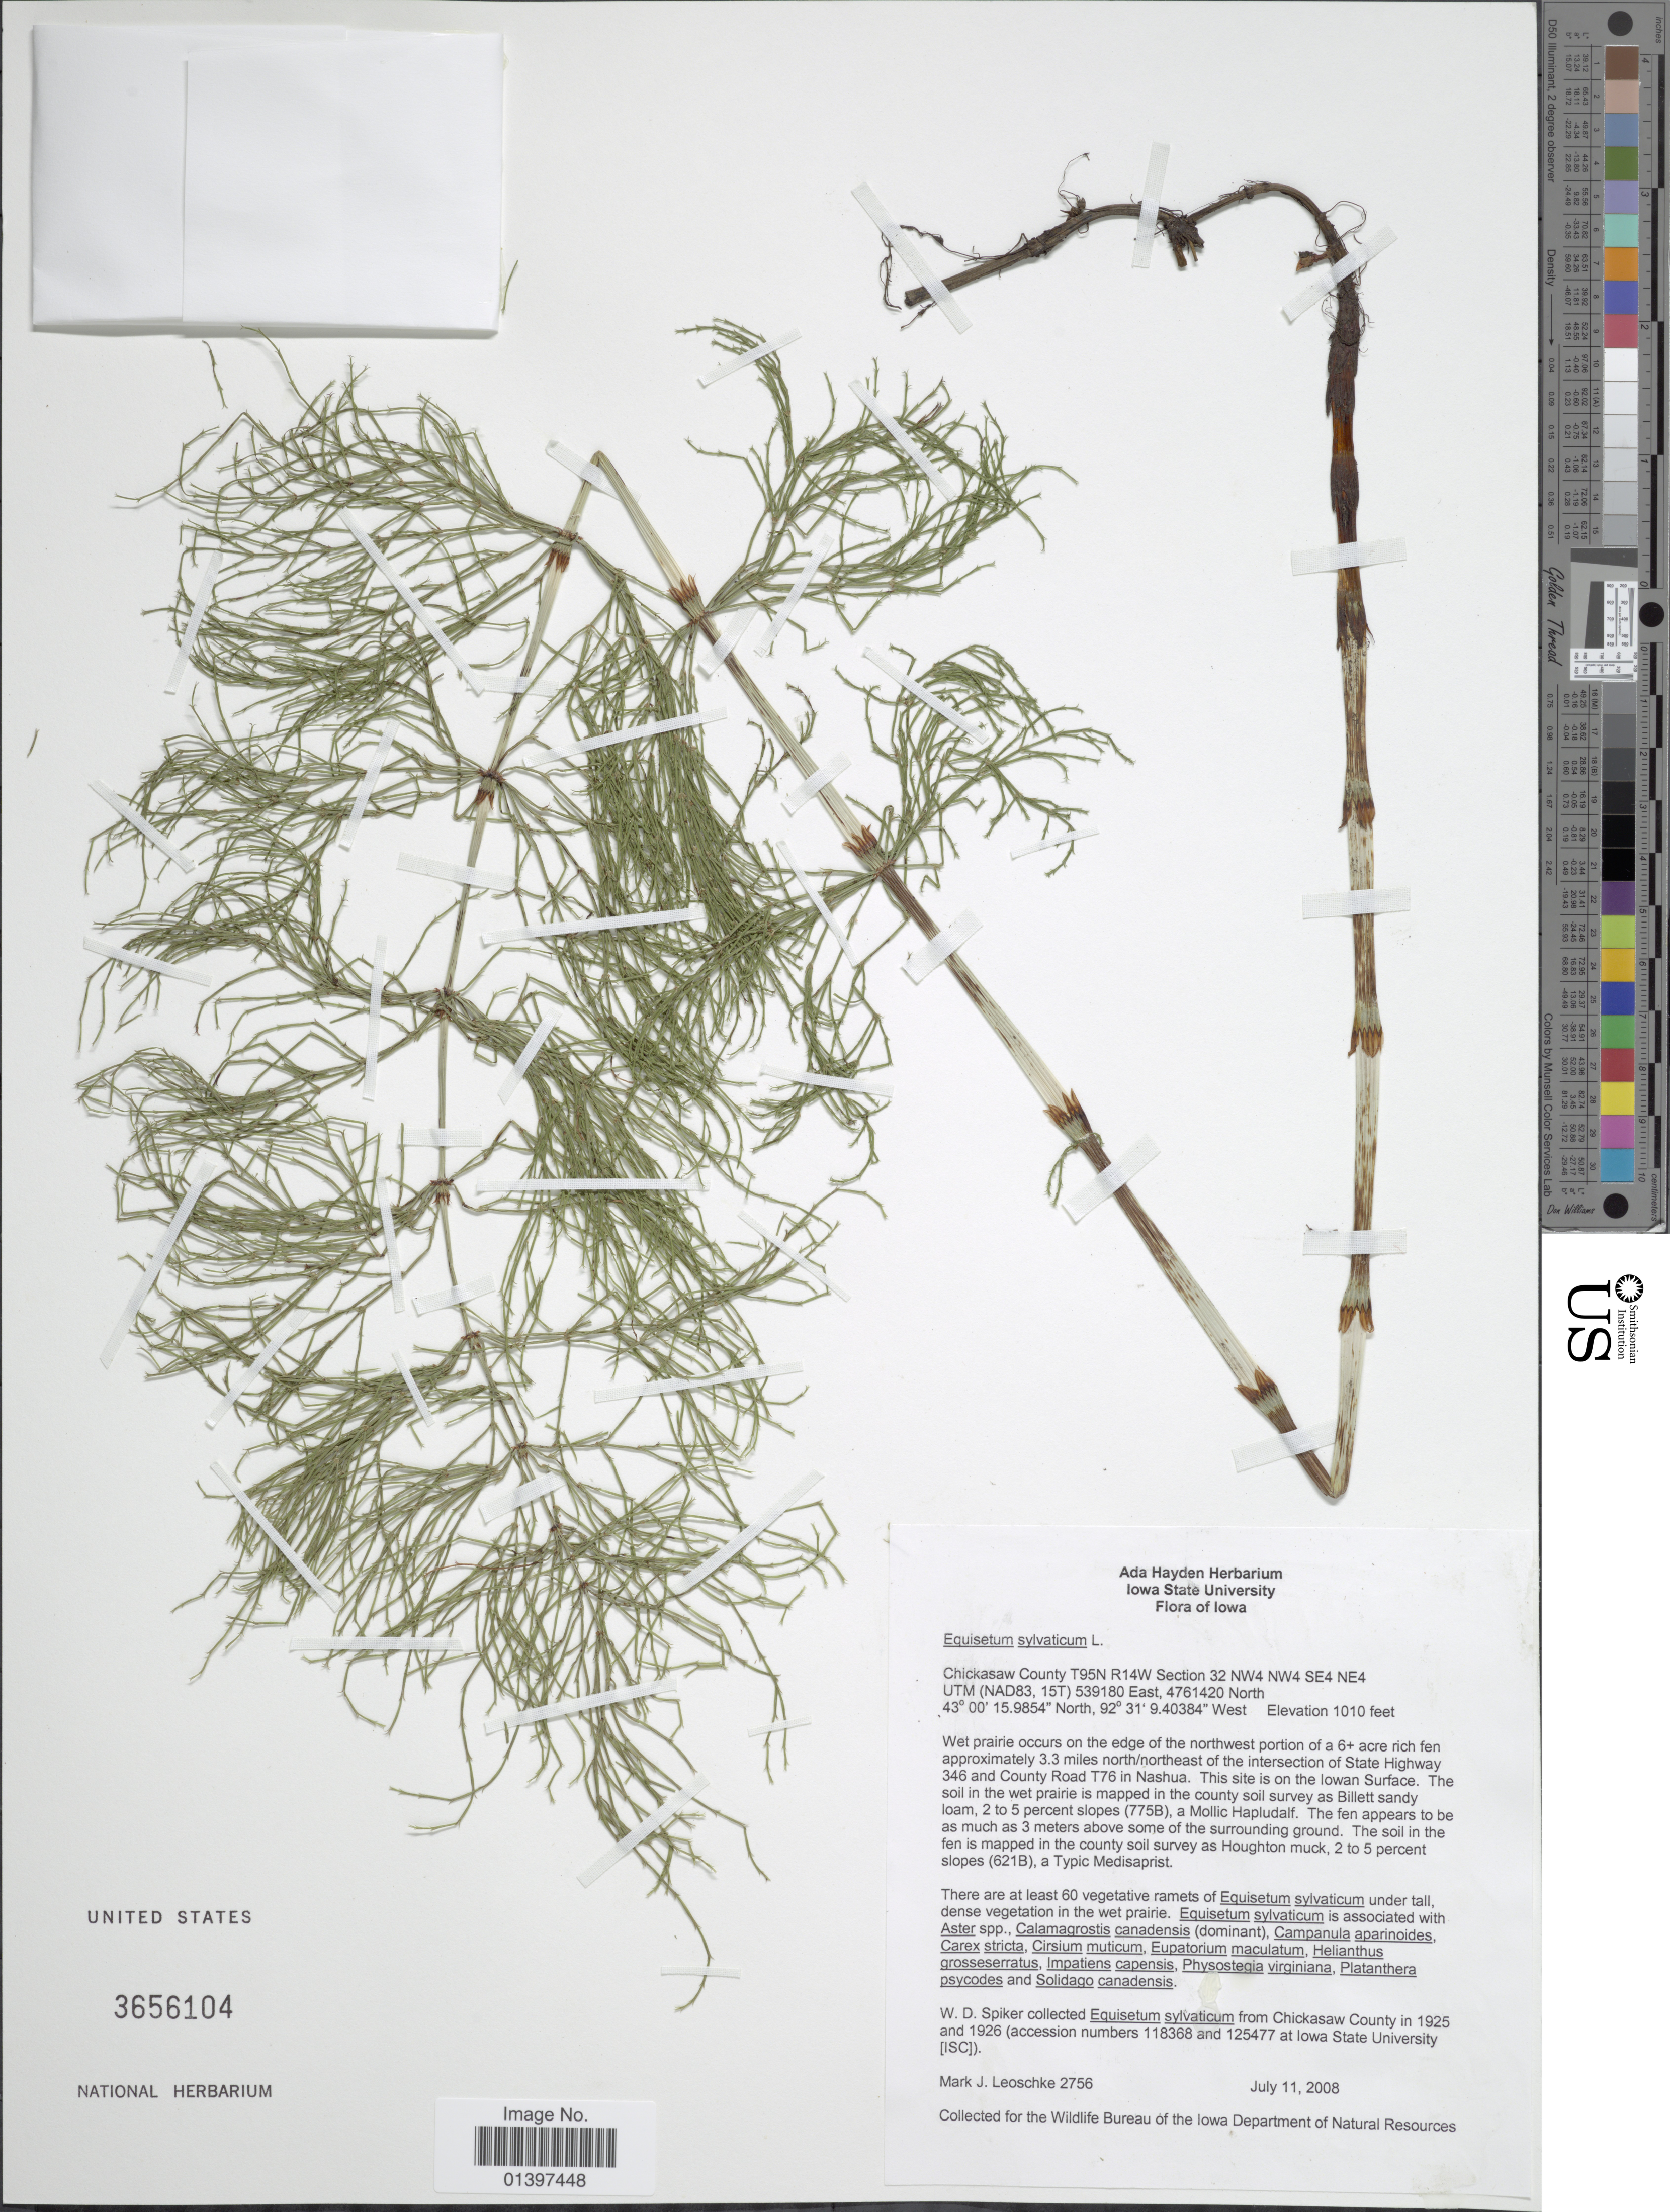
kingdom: Plantae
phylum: Tracheophyta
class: Polypodiopsida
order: Equisetales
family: Equisetaceae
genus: Equisetum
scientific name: Equisetum sylvaticum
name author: L.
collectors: M. J. Leoschke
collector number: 2756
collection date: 2008-07-11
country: United States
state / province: Iowa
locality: Chicksaw County T95N R14W Section 32 NW4 NW4 SE4 NE4 UTM (NAD83, 15T) 539180 East, 4761420 North. Wet prairie occurs on the edge of the northwest portion of a 6+ acre rich fen approximately 3.3 miles north/northeast of the intersection of State Highway 346 and County Road T76 in Nashua, this site is on the lowan surface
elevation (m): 308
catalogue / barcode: US 3656104